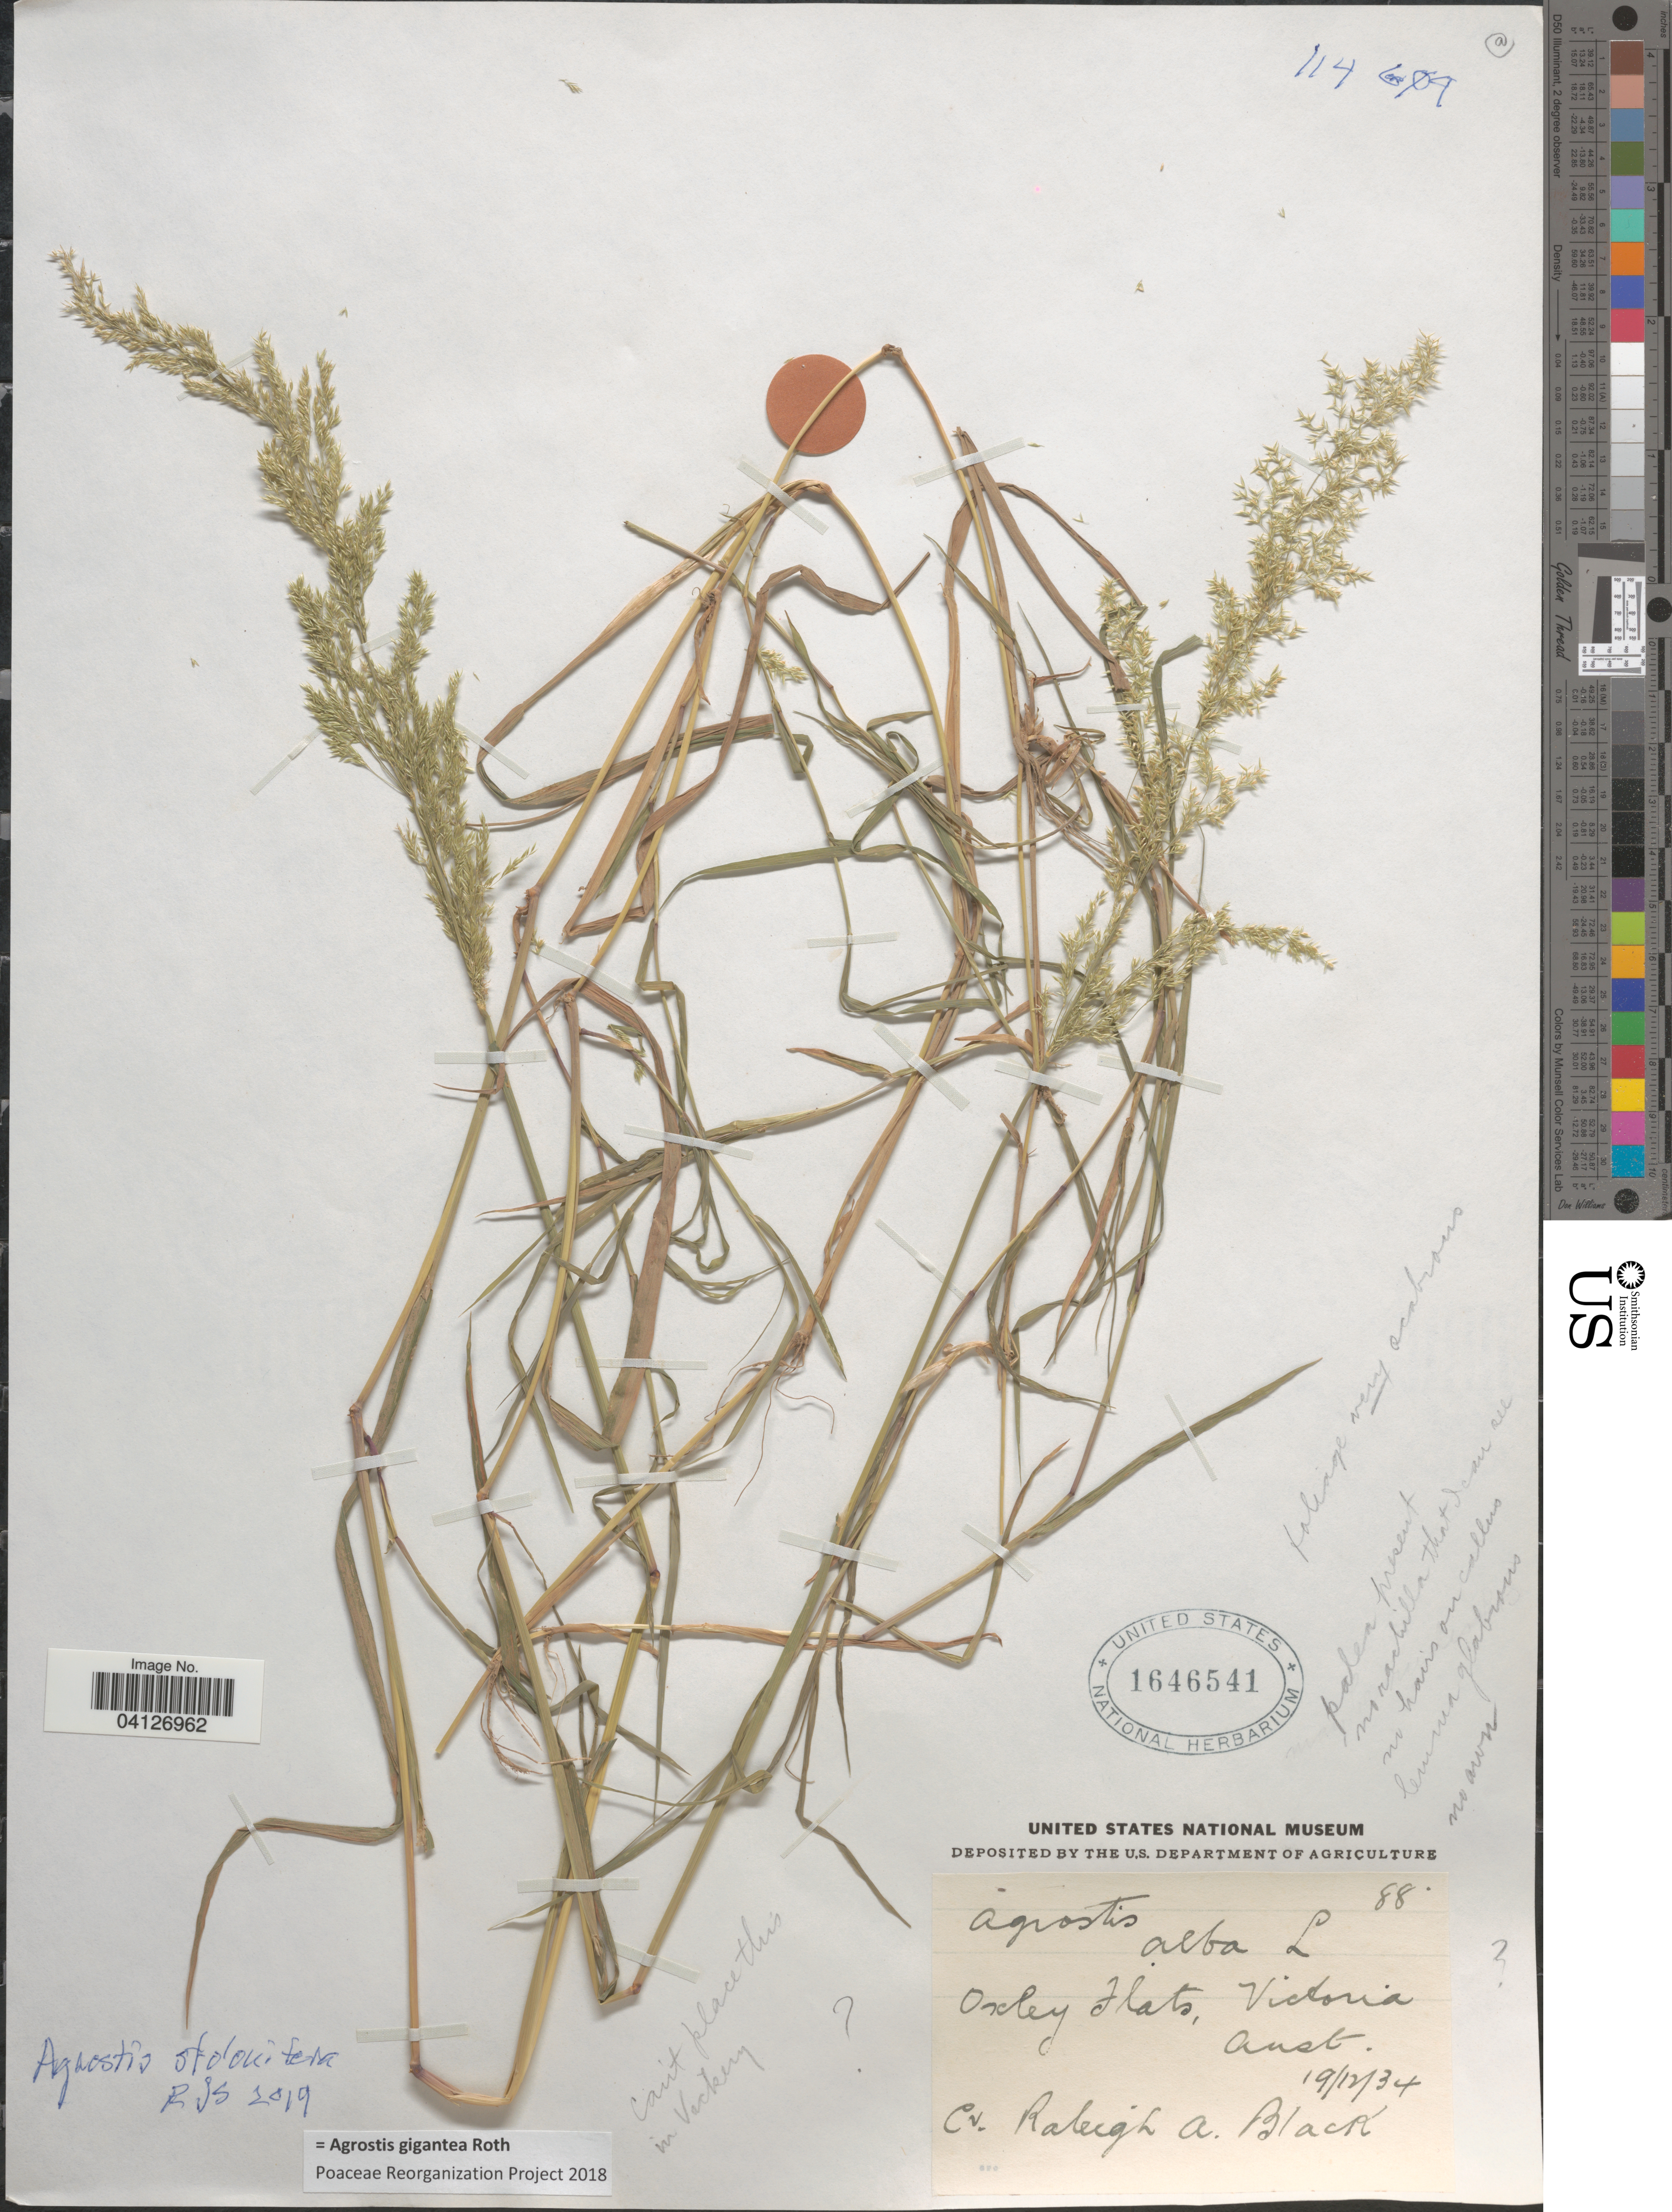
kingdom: Plantae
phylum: Tracheophyta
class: Liliopsida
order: Poales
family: Poaceae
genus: Agrostis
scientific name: Agrostis alba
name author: L.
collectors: R. A. Black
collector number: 88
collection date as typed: Transcribed d/m/y: 19/12/34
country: Australia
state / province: Victoria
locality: Oxley Flats, Victoria.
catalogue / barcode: US 1646541